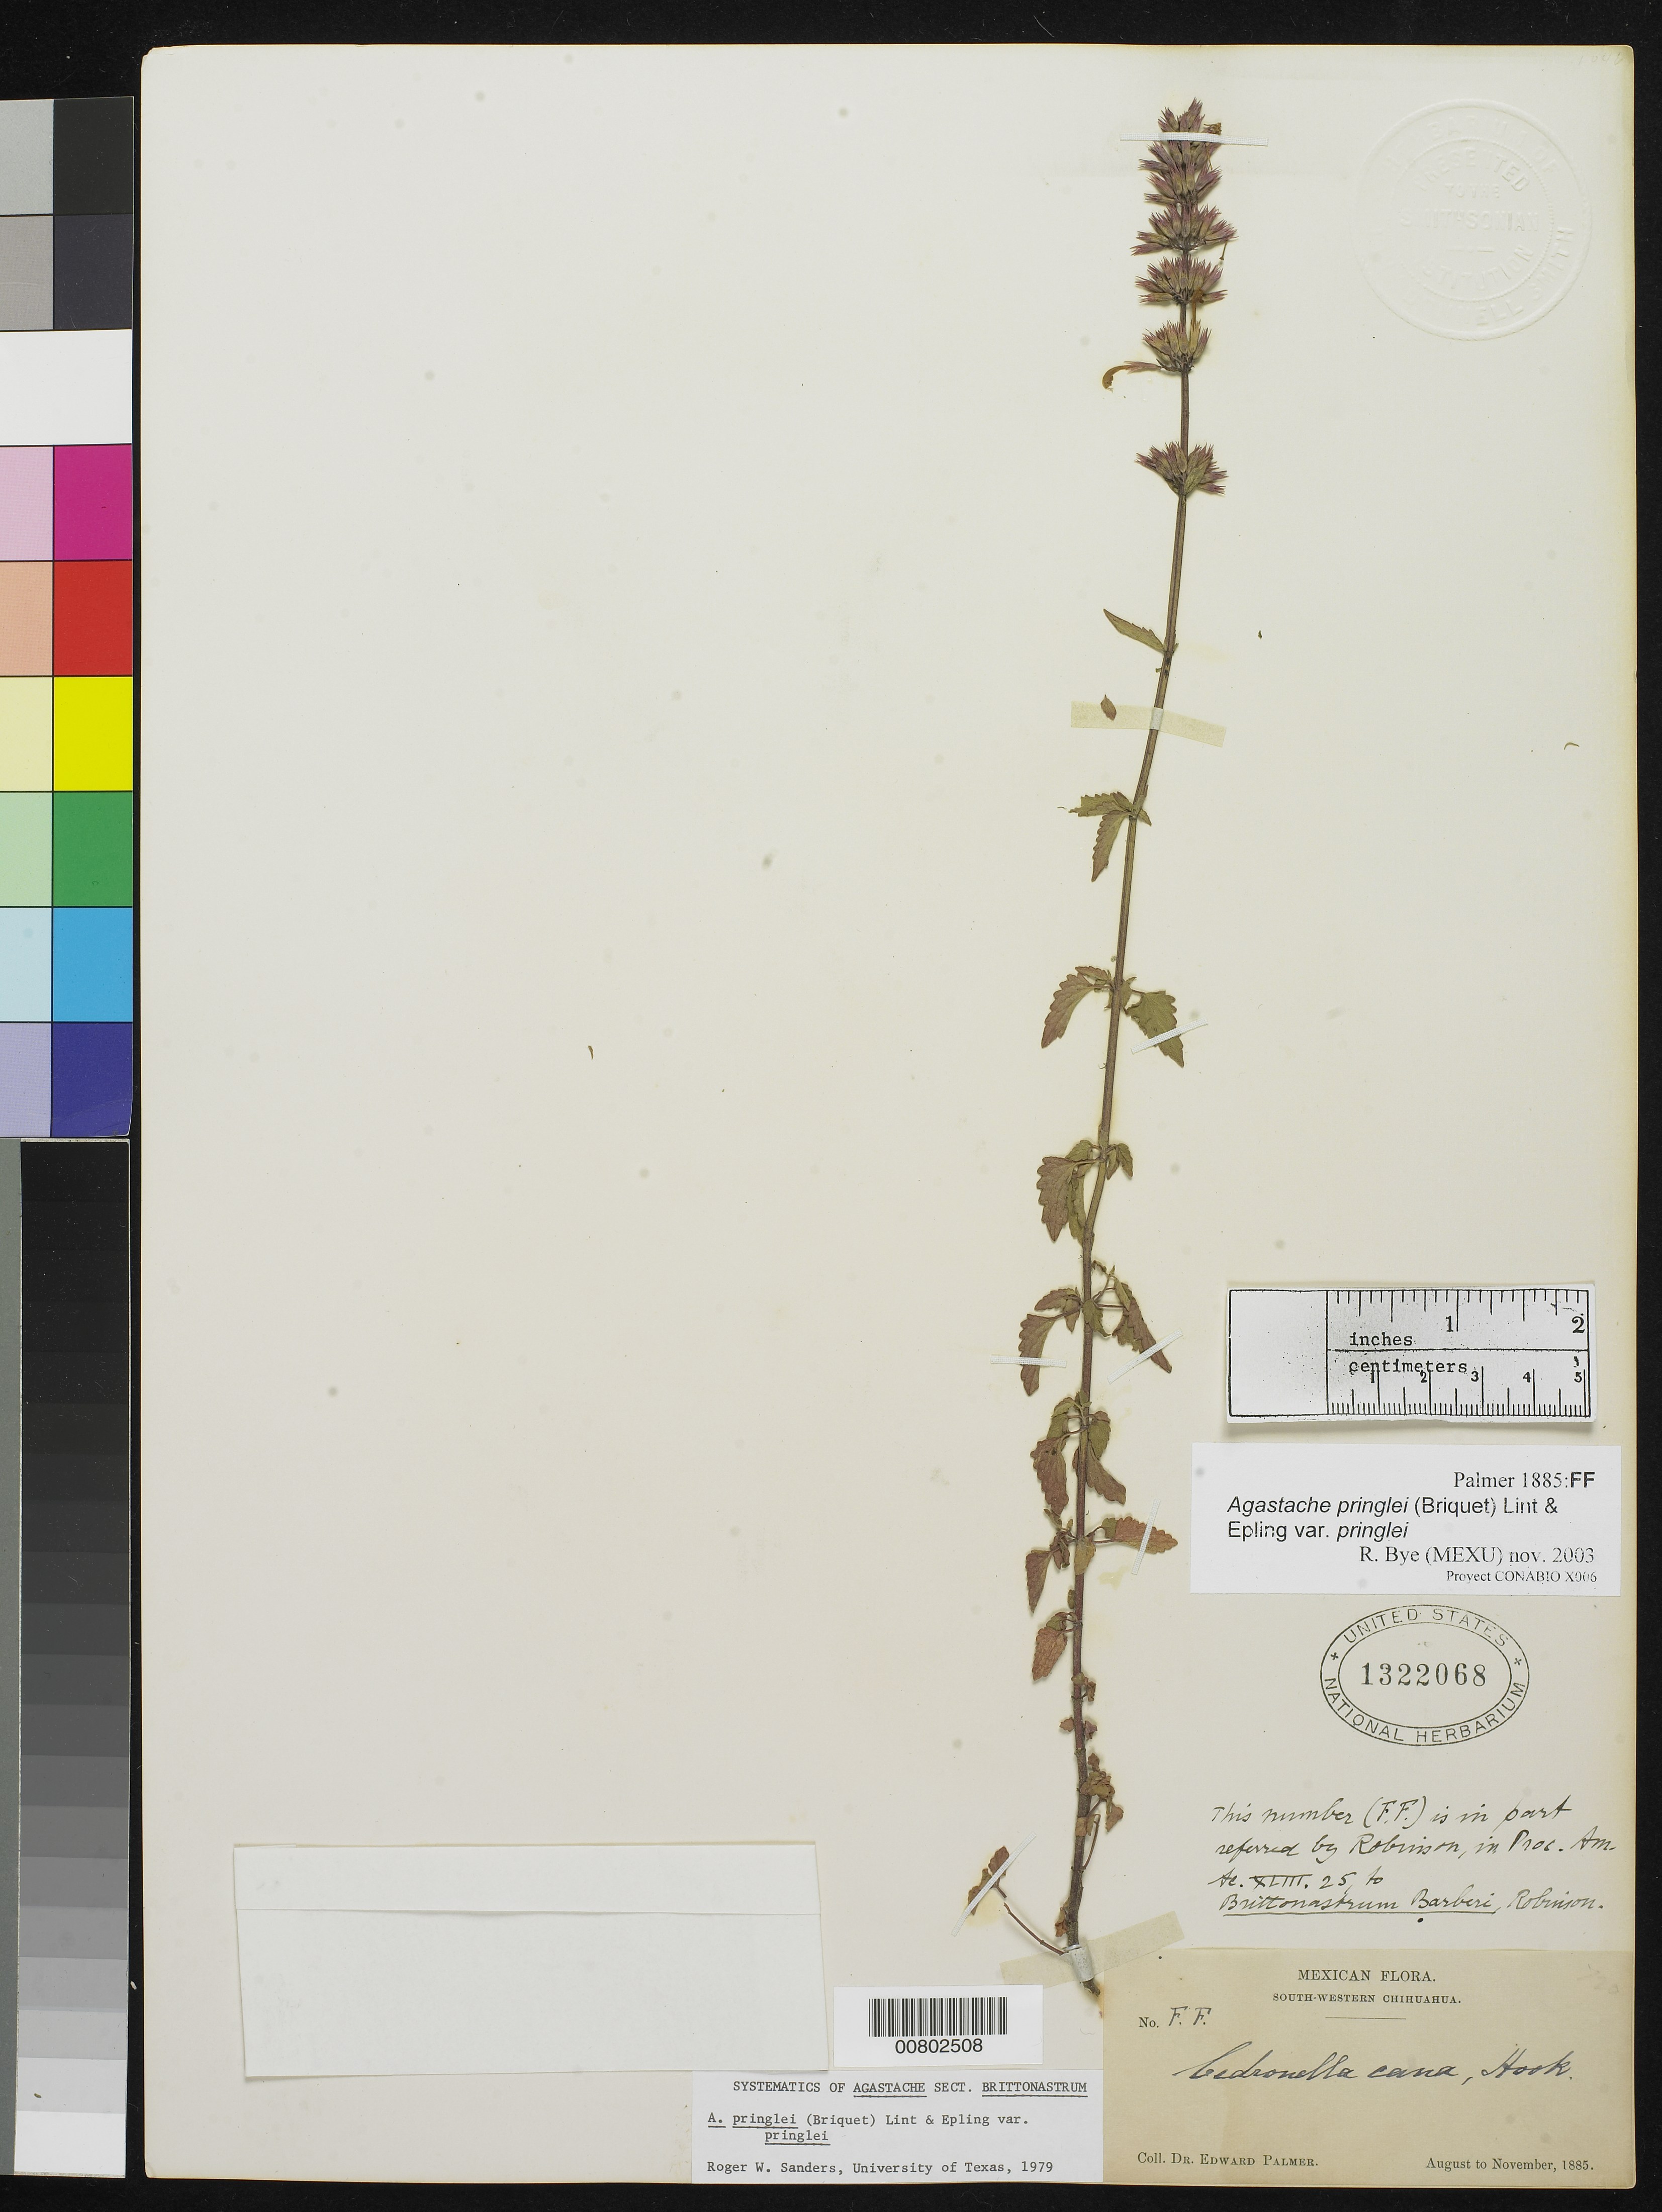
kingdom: Plantae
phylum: Tracheophyta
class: Magnoliopsida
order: Lamiales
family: Lamiaceae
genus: Agastache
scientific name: Agastache pringlei var. pringlei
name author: (Briq.) Lint & Epling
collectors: E. Palmer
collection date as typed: Aug 1885 to -- Nov 1885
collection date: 1885-08/1885-11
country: Mexico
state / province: Chihuahua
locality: FF SW Chihuahua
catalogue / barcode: US 1322068